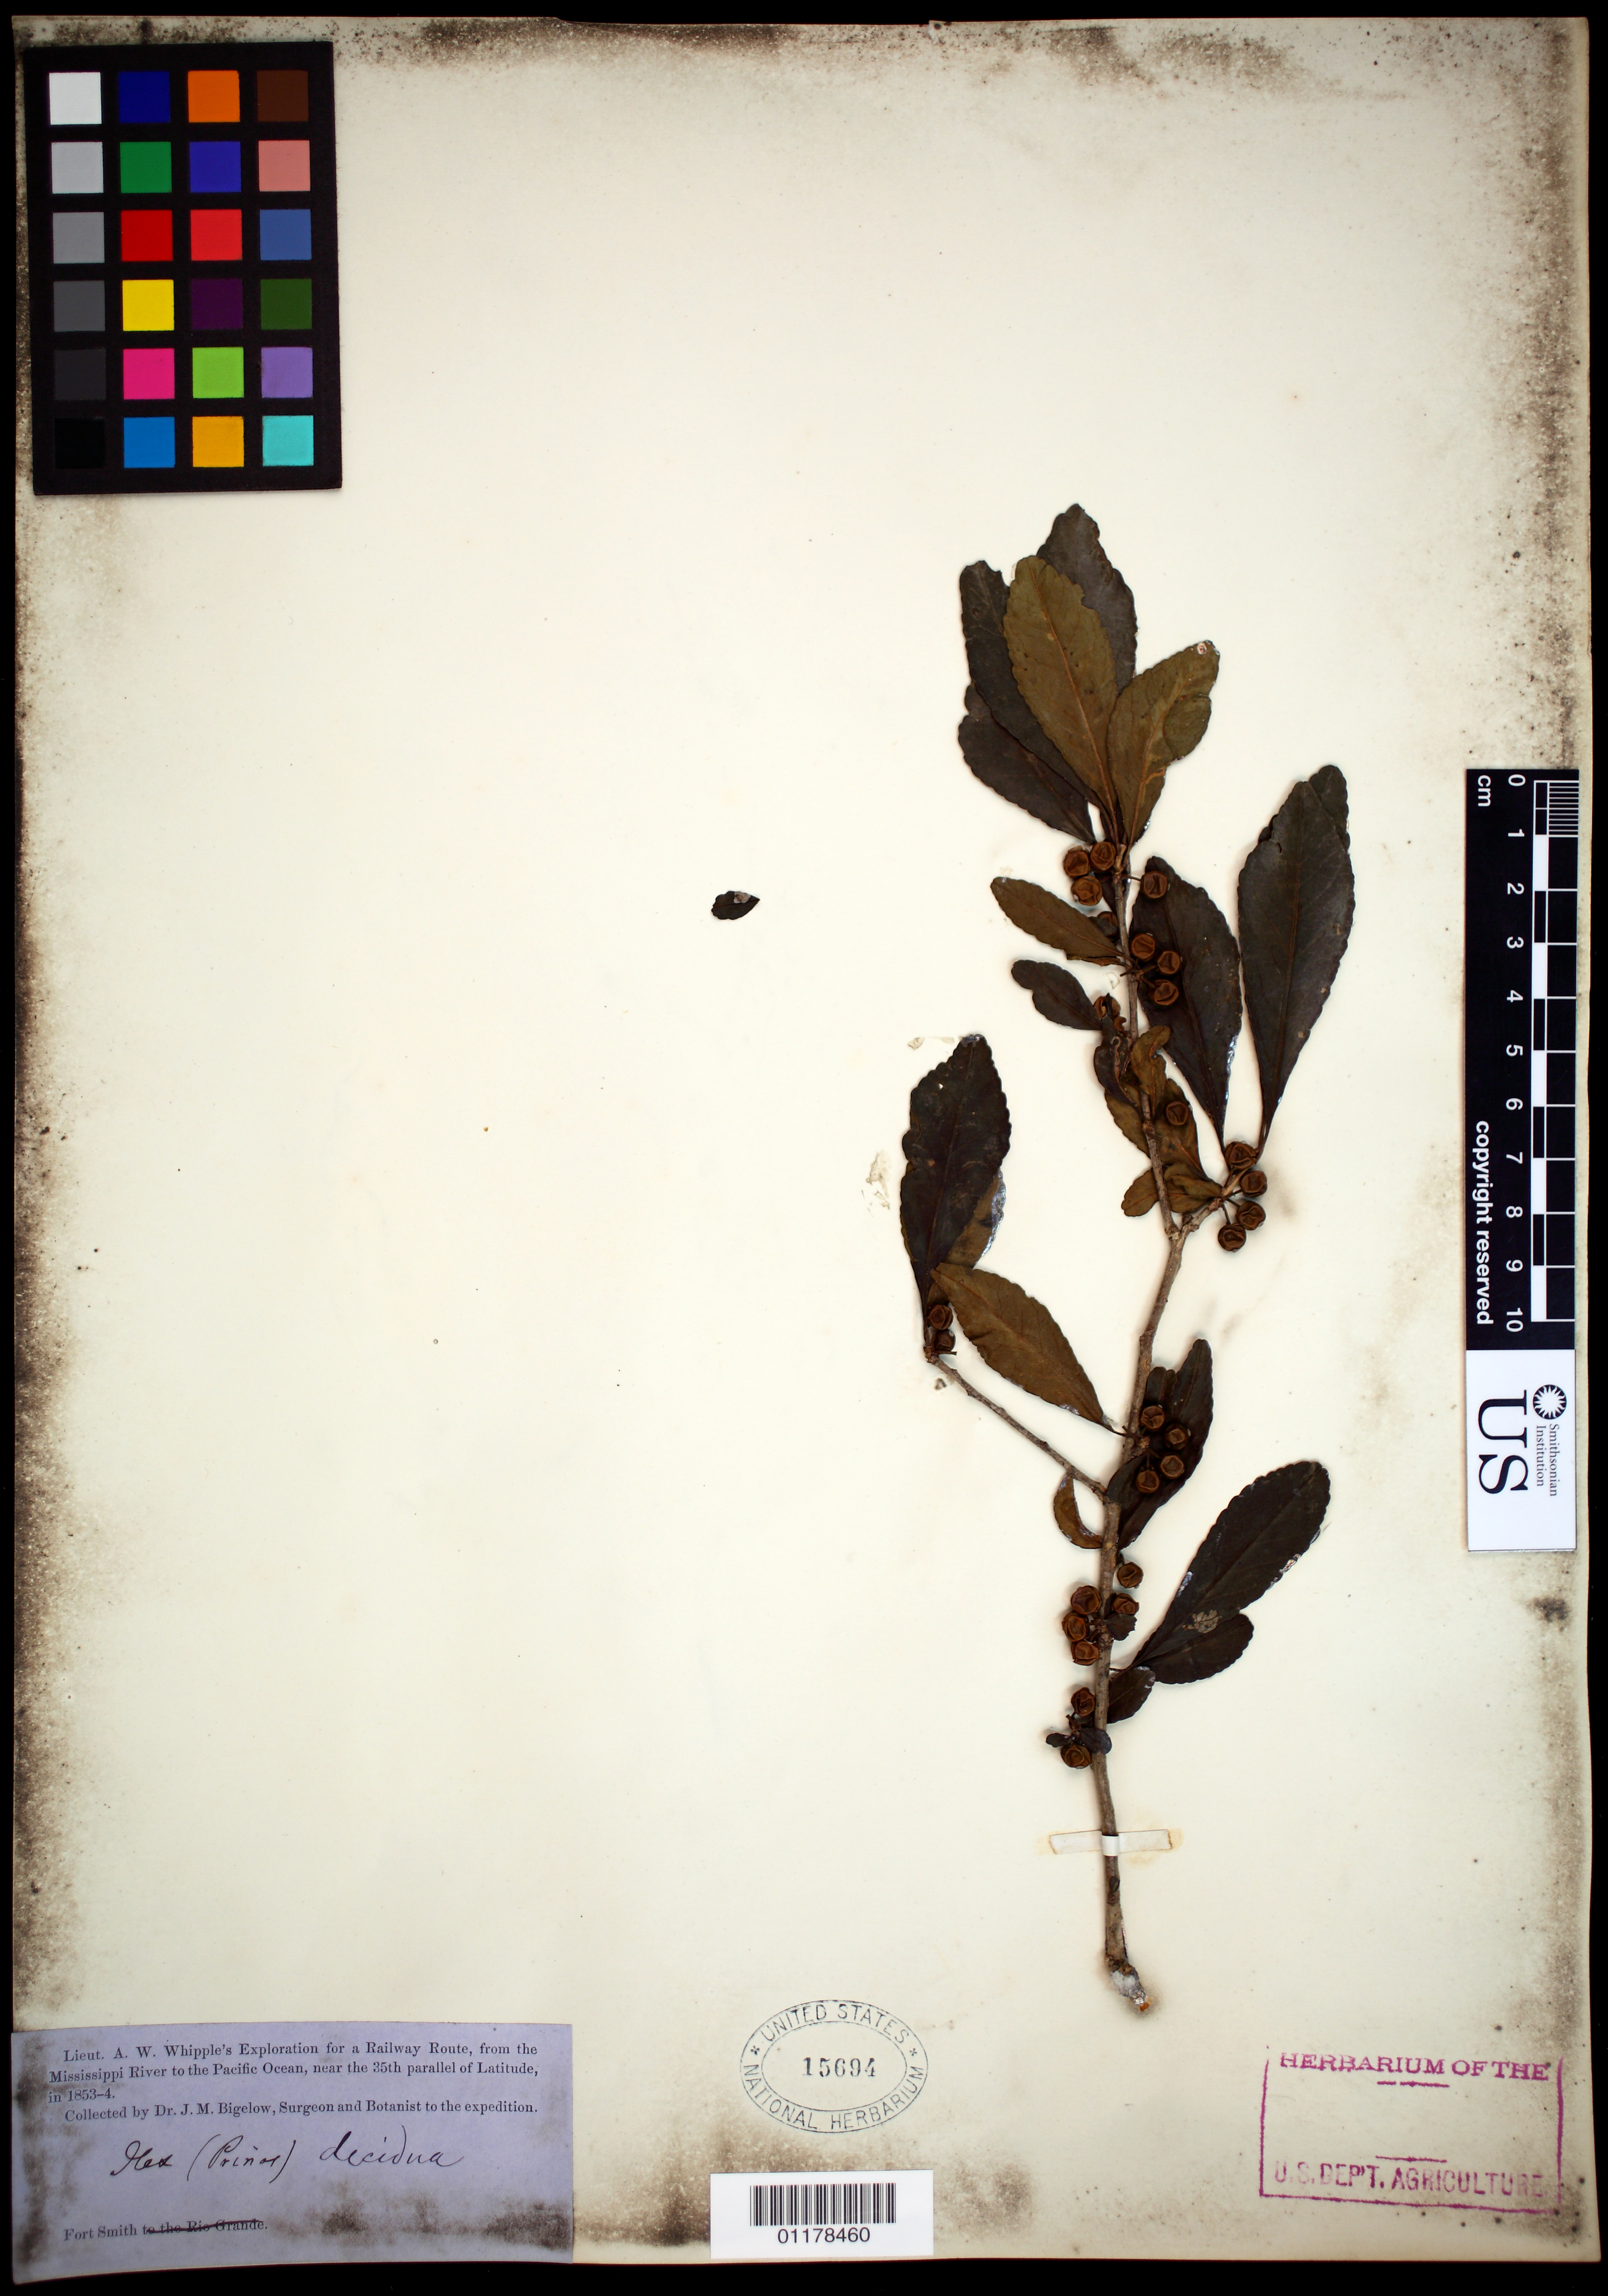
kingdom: Plantae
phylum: Tracheophyta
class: Magnoliopsida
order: Aquifoliales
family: Aquifoliaceae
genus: Ilex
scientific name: Ilex decidua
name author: Walter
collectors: J. M. Bigelow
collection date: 1853/1854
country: United States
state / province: Arkansas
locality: Fort Smith.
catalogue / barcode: US 15694